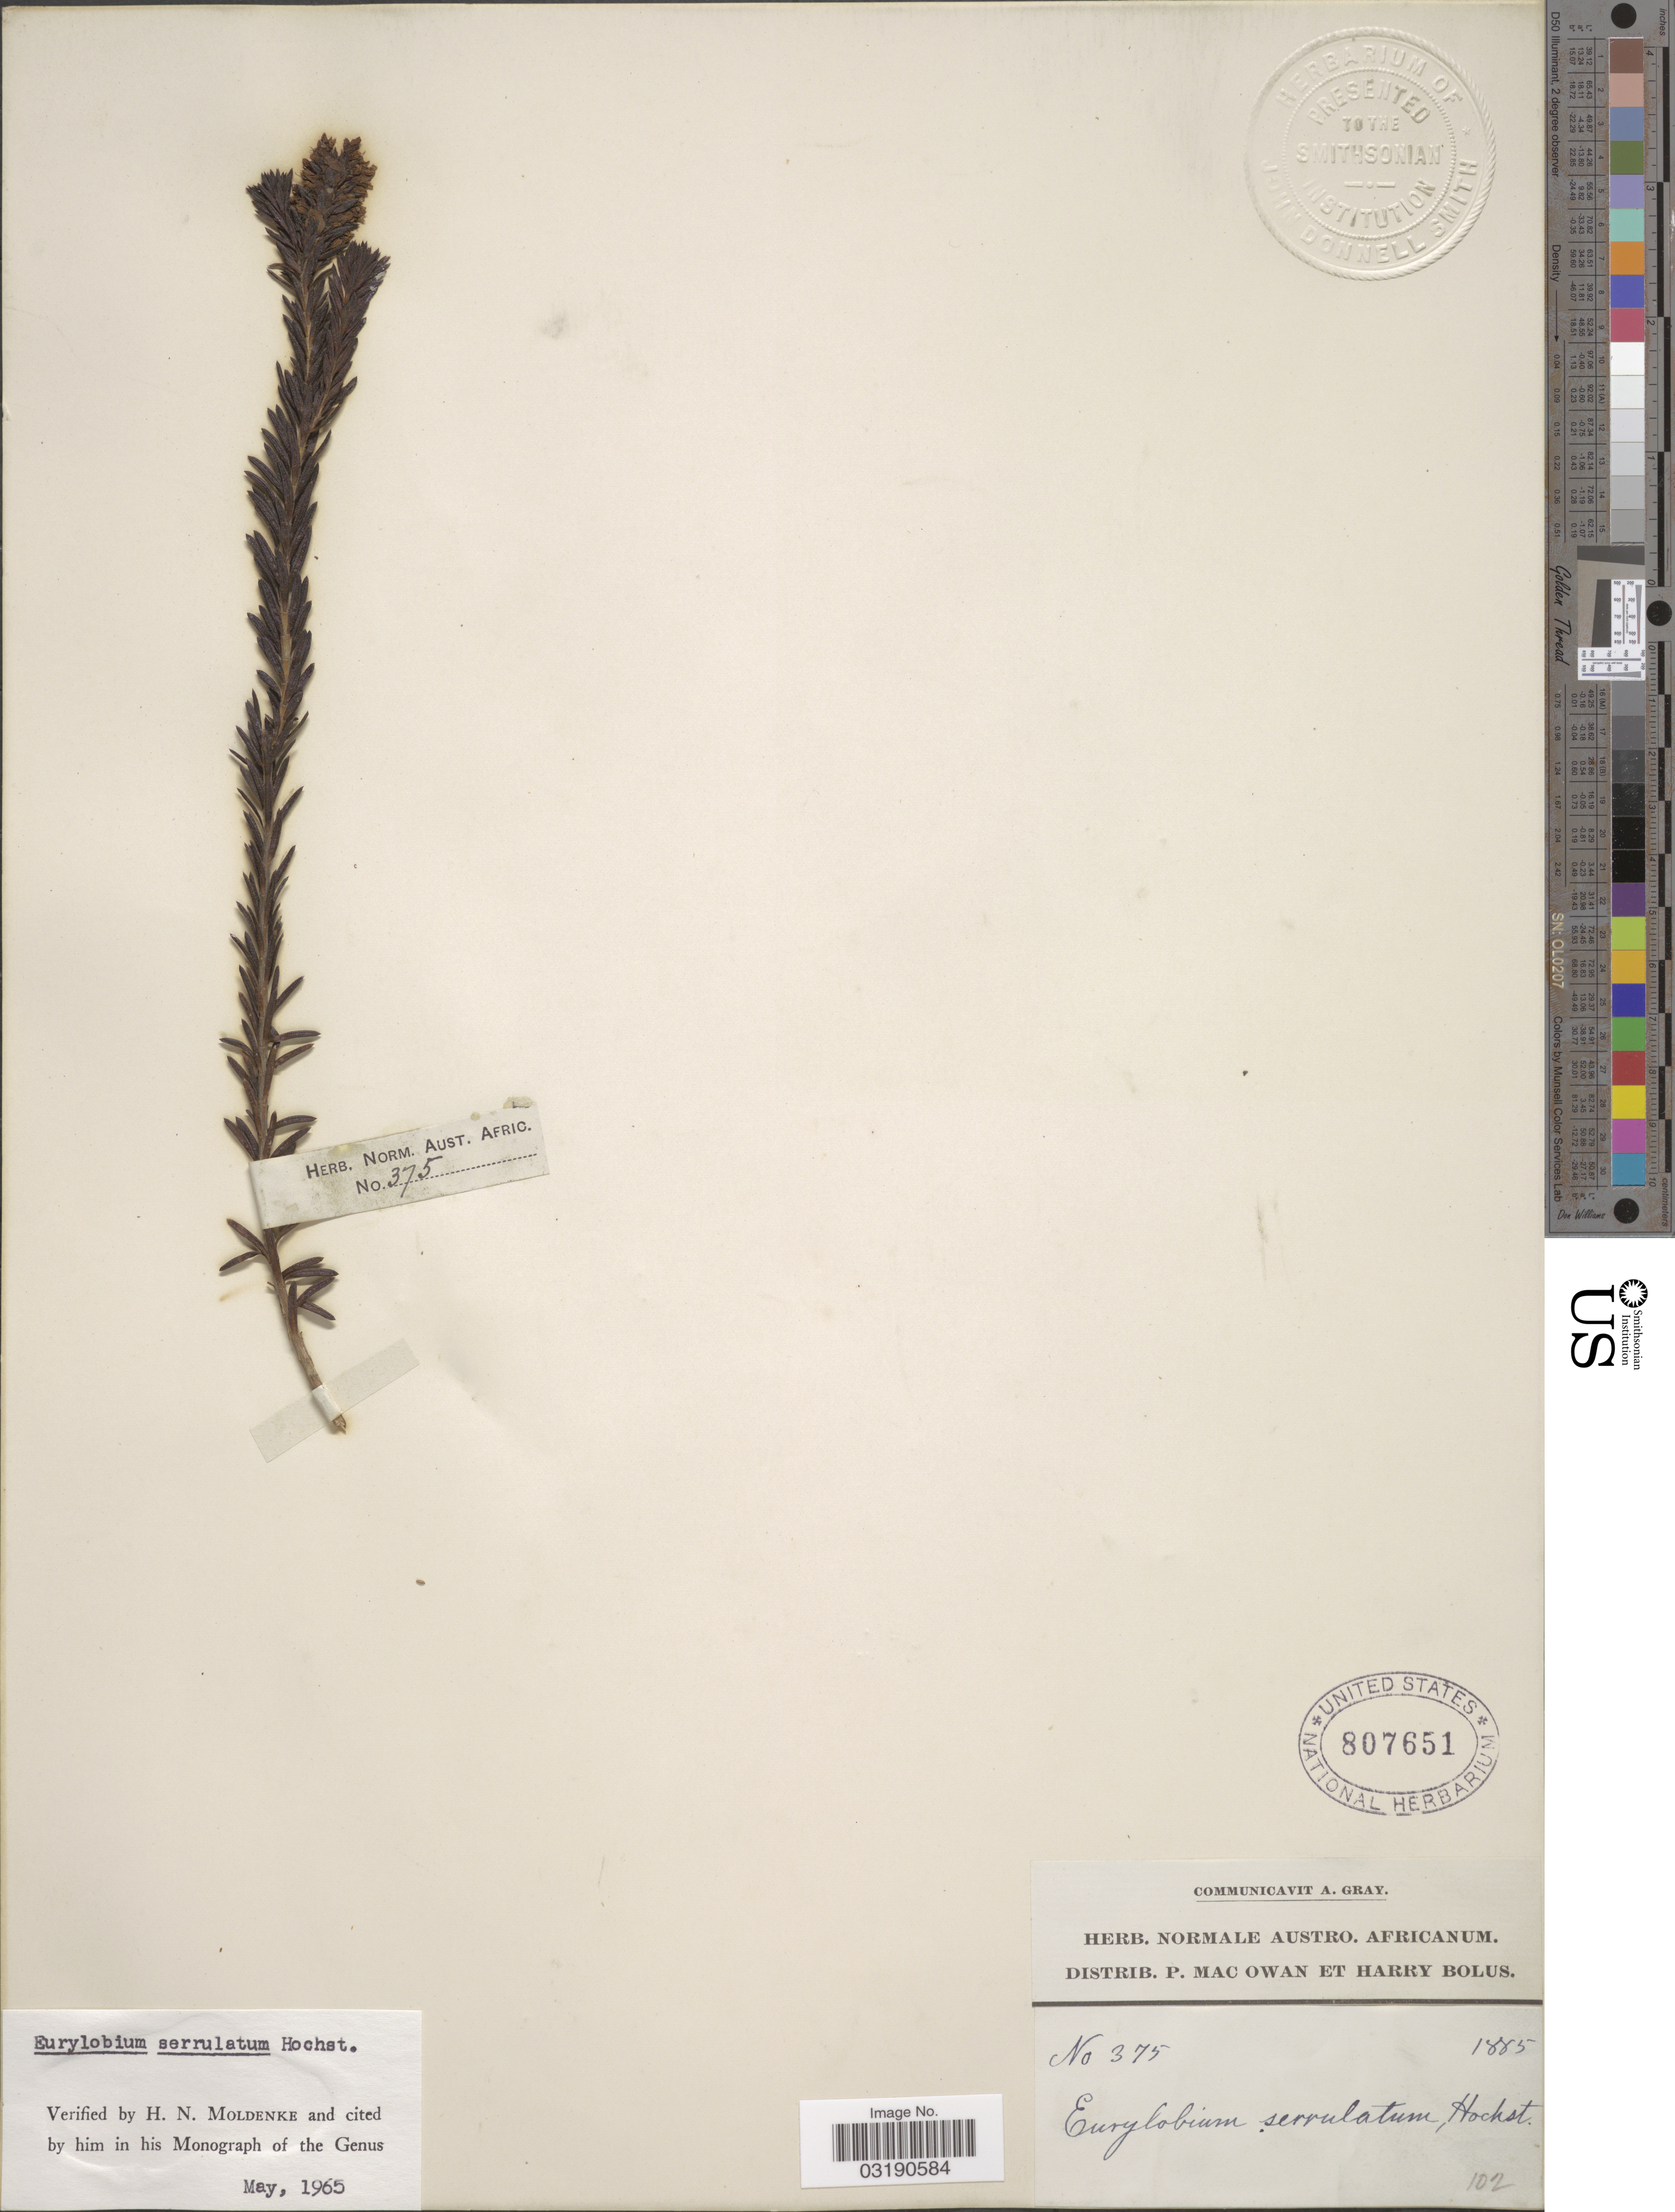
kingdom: Plantae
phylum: Tracheophyta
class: Magnoliopsida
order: Lamiales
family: Stilbaceae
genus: Eurylobium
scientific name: Eurylobium serrulatum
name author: Hochst.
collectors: P. MacOwan & H. Bolus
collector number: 375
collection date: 1885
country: South Africa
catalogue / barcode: US 807651